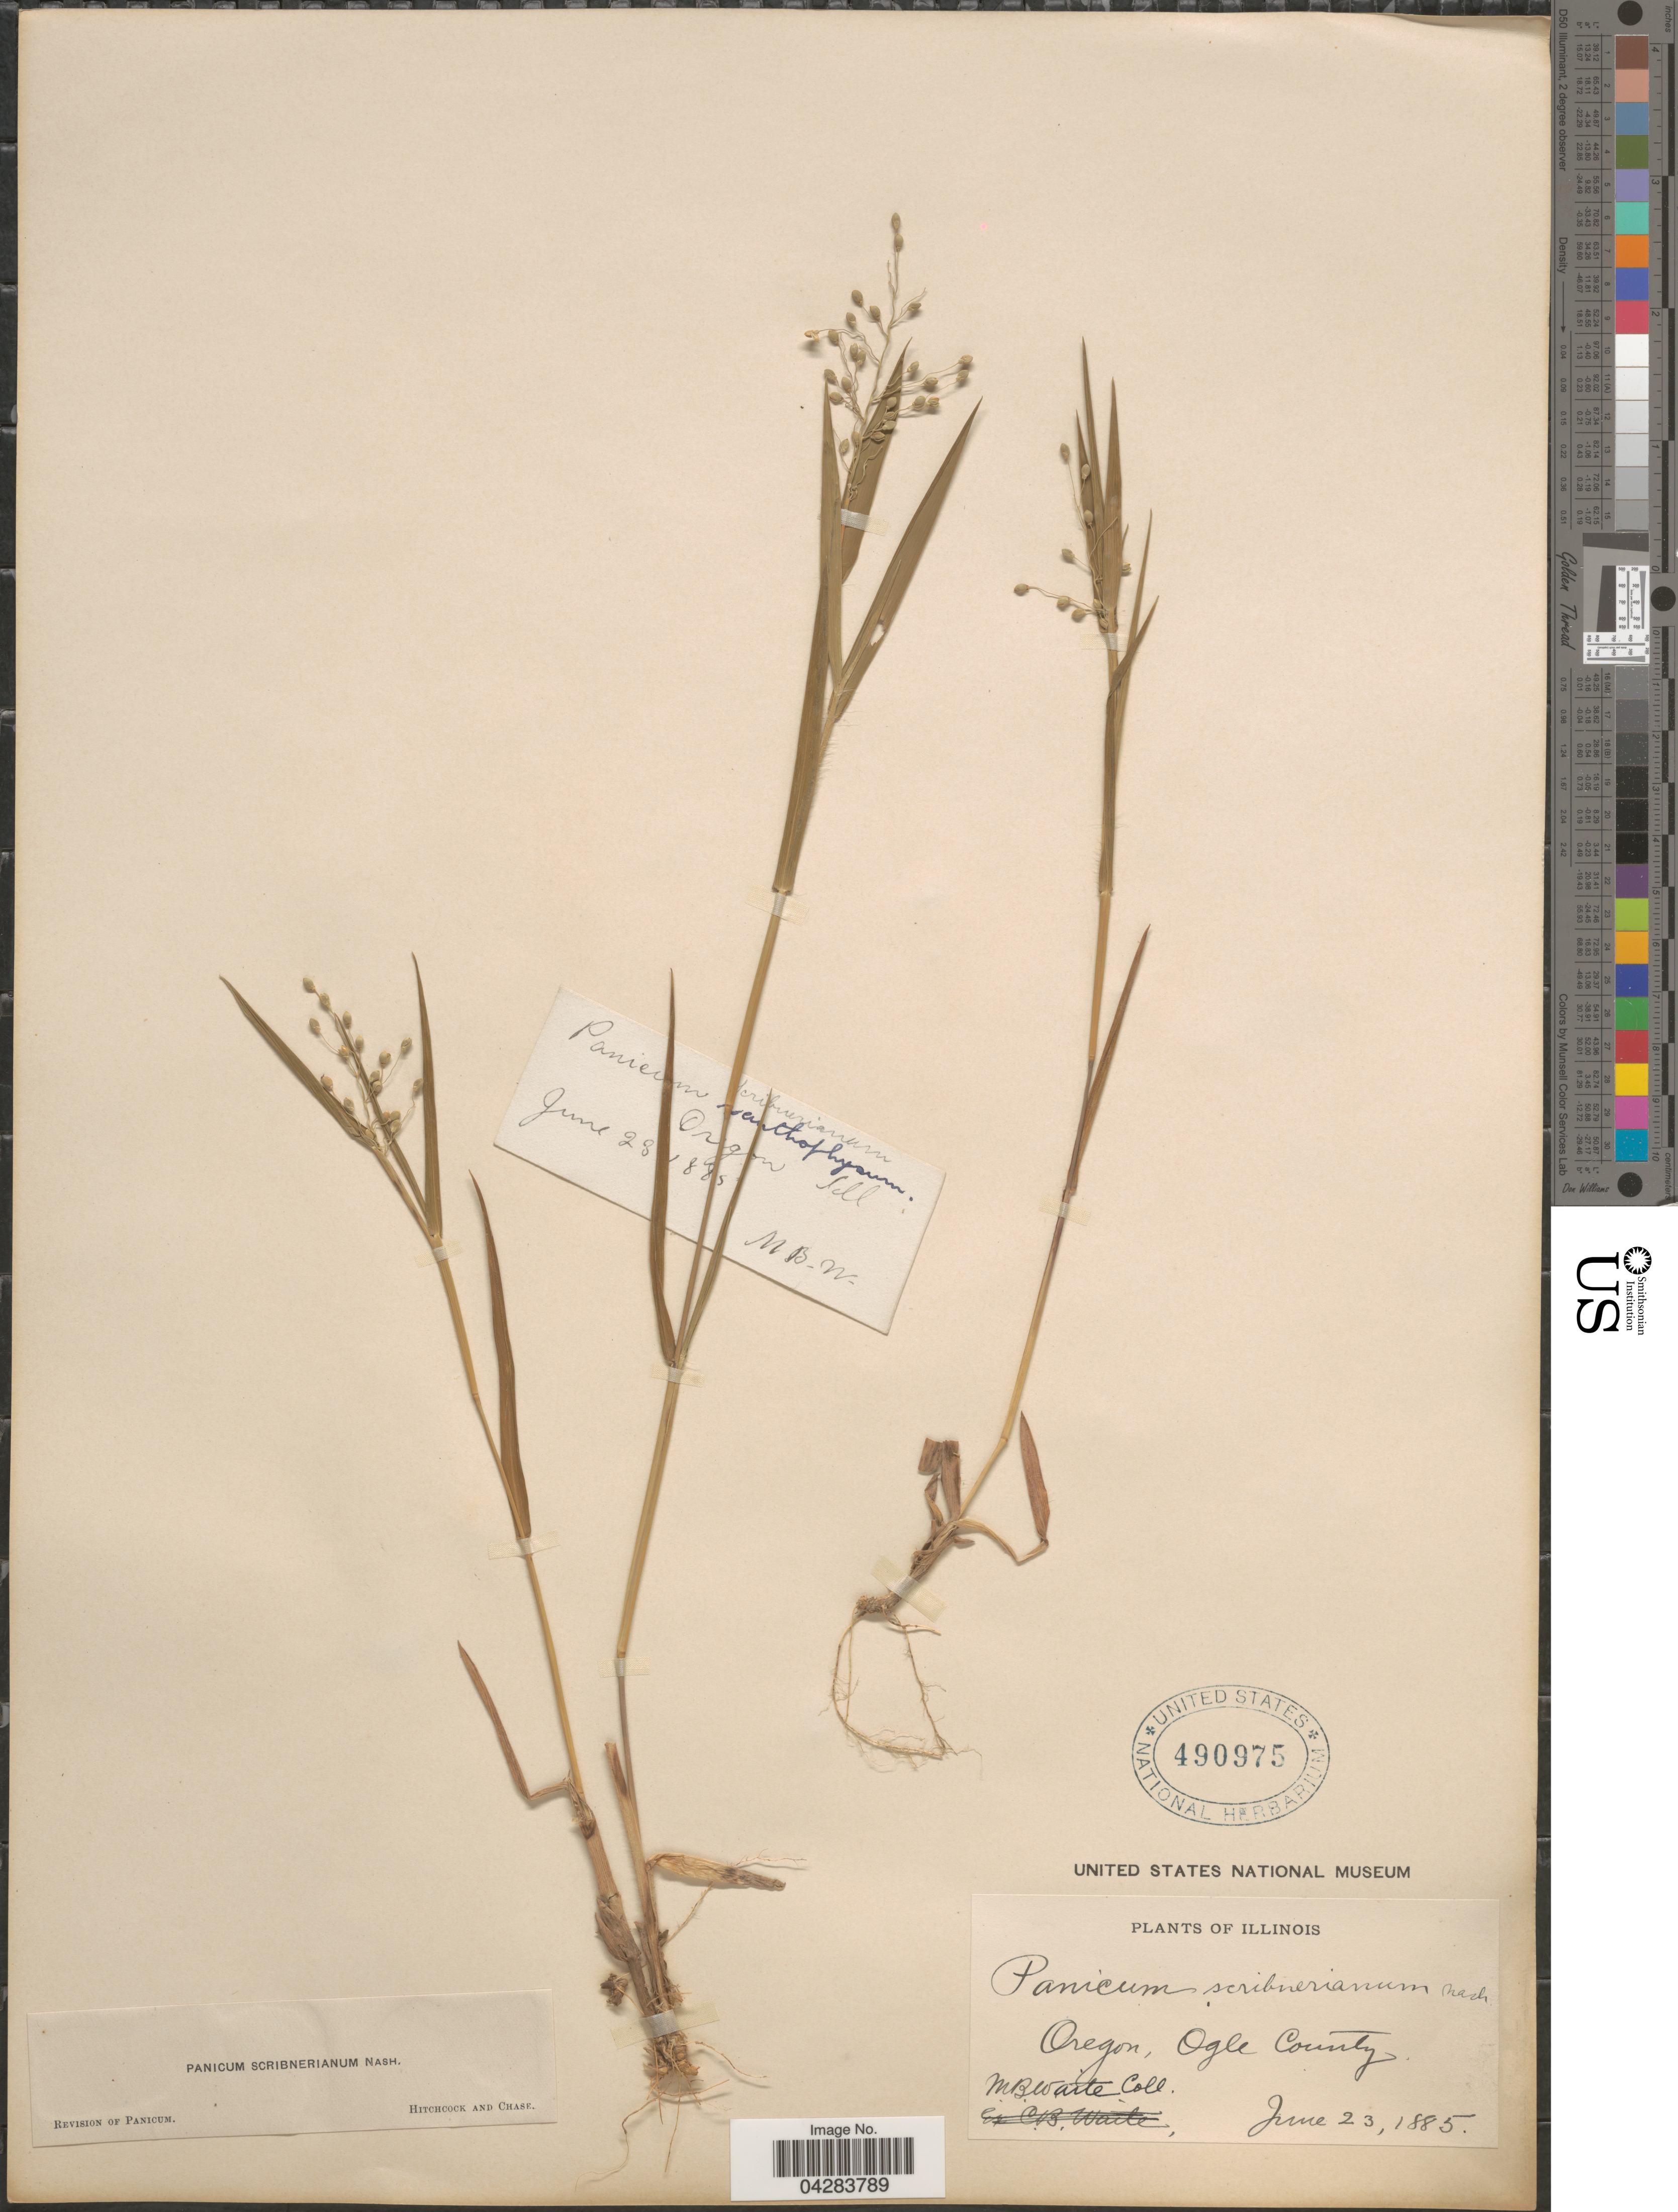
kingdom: Plantae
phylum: Tracheophyta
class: Liliopsida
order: Poales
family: Poaceae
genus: Dichanthelium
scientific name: Dichanthelium oligosanthes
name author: (Schult.) Gould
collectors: M. B. Waite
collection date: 1885-06-23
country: United States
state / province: Illinois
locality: Oregeon, Ogle County.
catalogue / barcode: US 490975